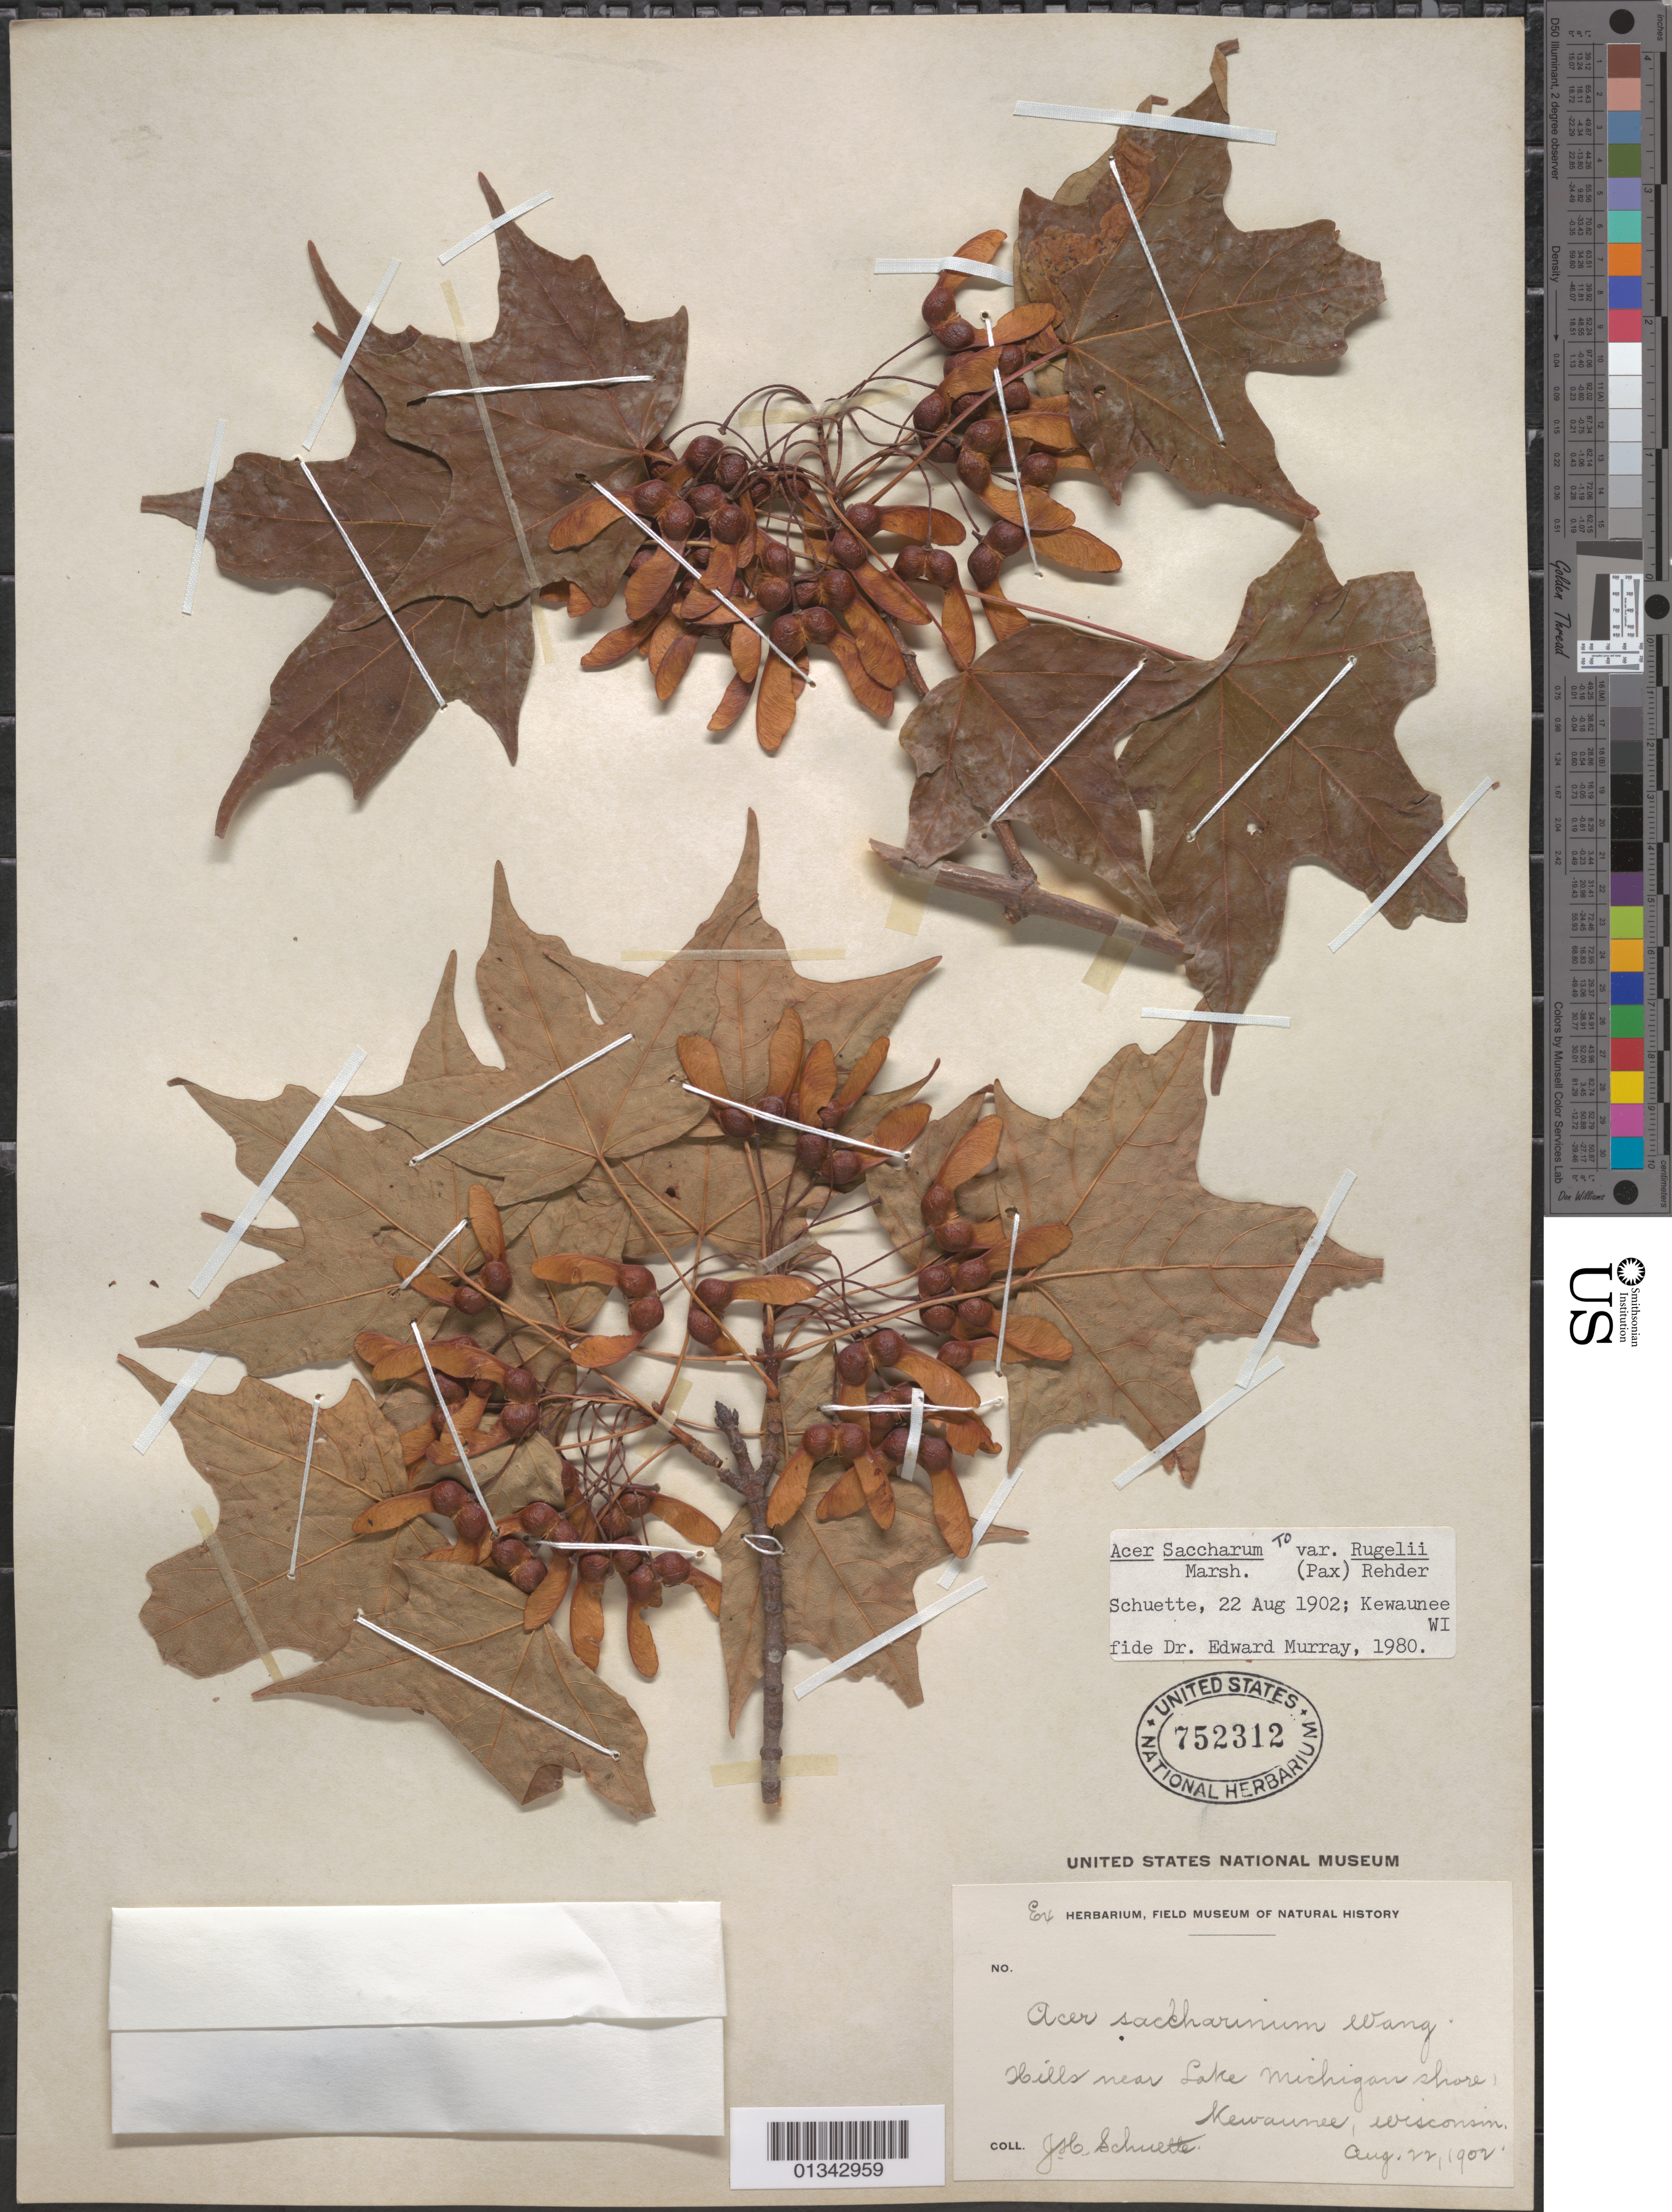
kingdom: Plantae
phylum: Tracheophyta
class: Magnoliopsida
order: Sapindales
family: Sapindaceae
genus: Acer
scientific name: Acer saccharum var. rugelii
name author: (Pax) Rehder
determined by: Murray, Edward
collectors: J. Schuette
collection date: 1902-08-22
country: United States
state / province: Wisconsin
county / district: Kewaunee County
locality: Kewaunee, hills near Lake Michigan shore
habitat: Hills near lake shore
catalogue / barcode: US 752312